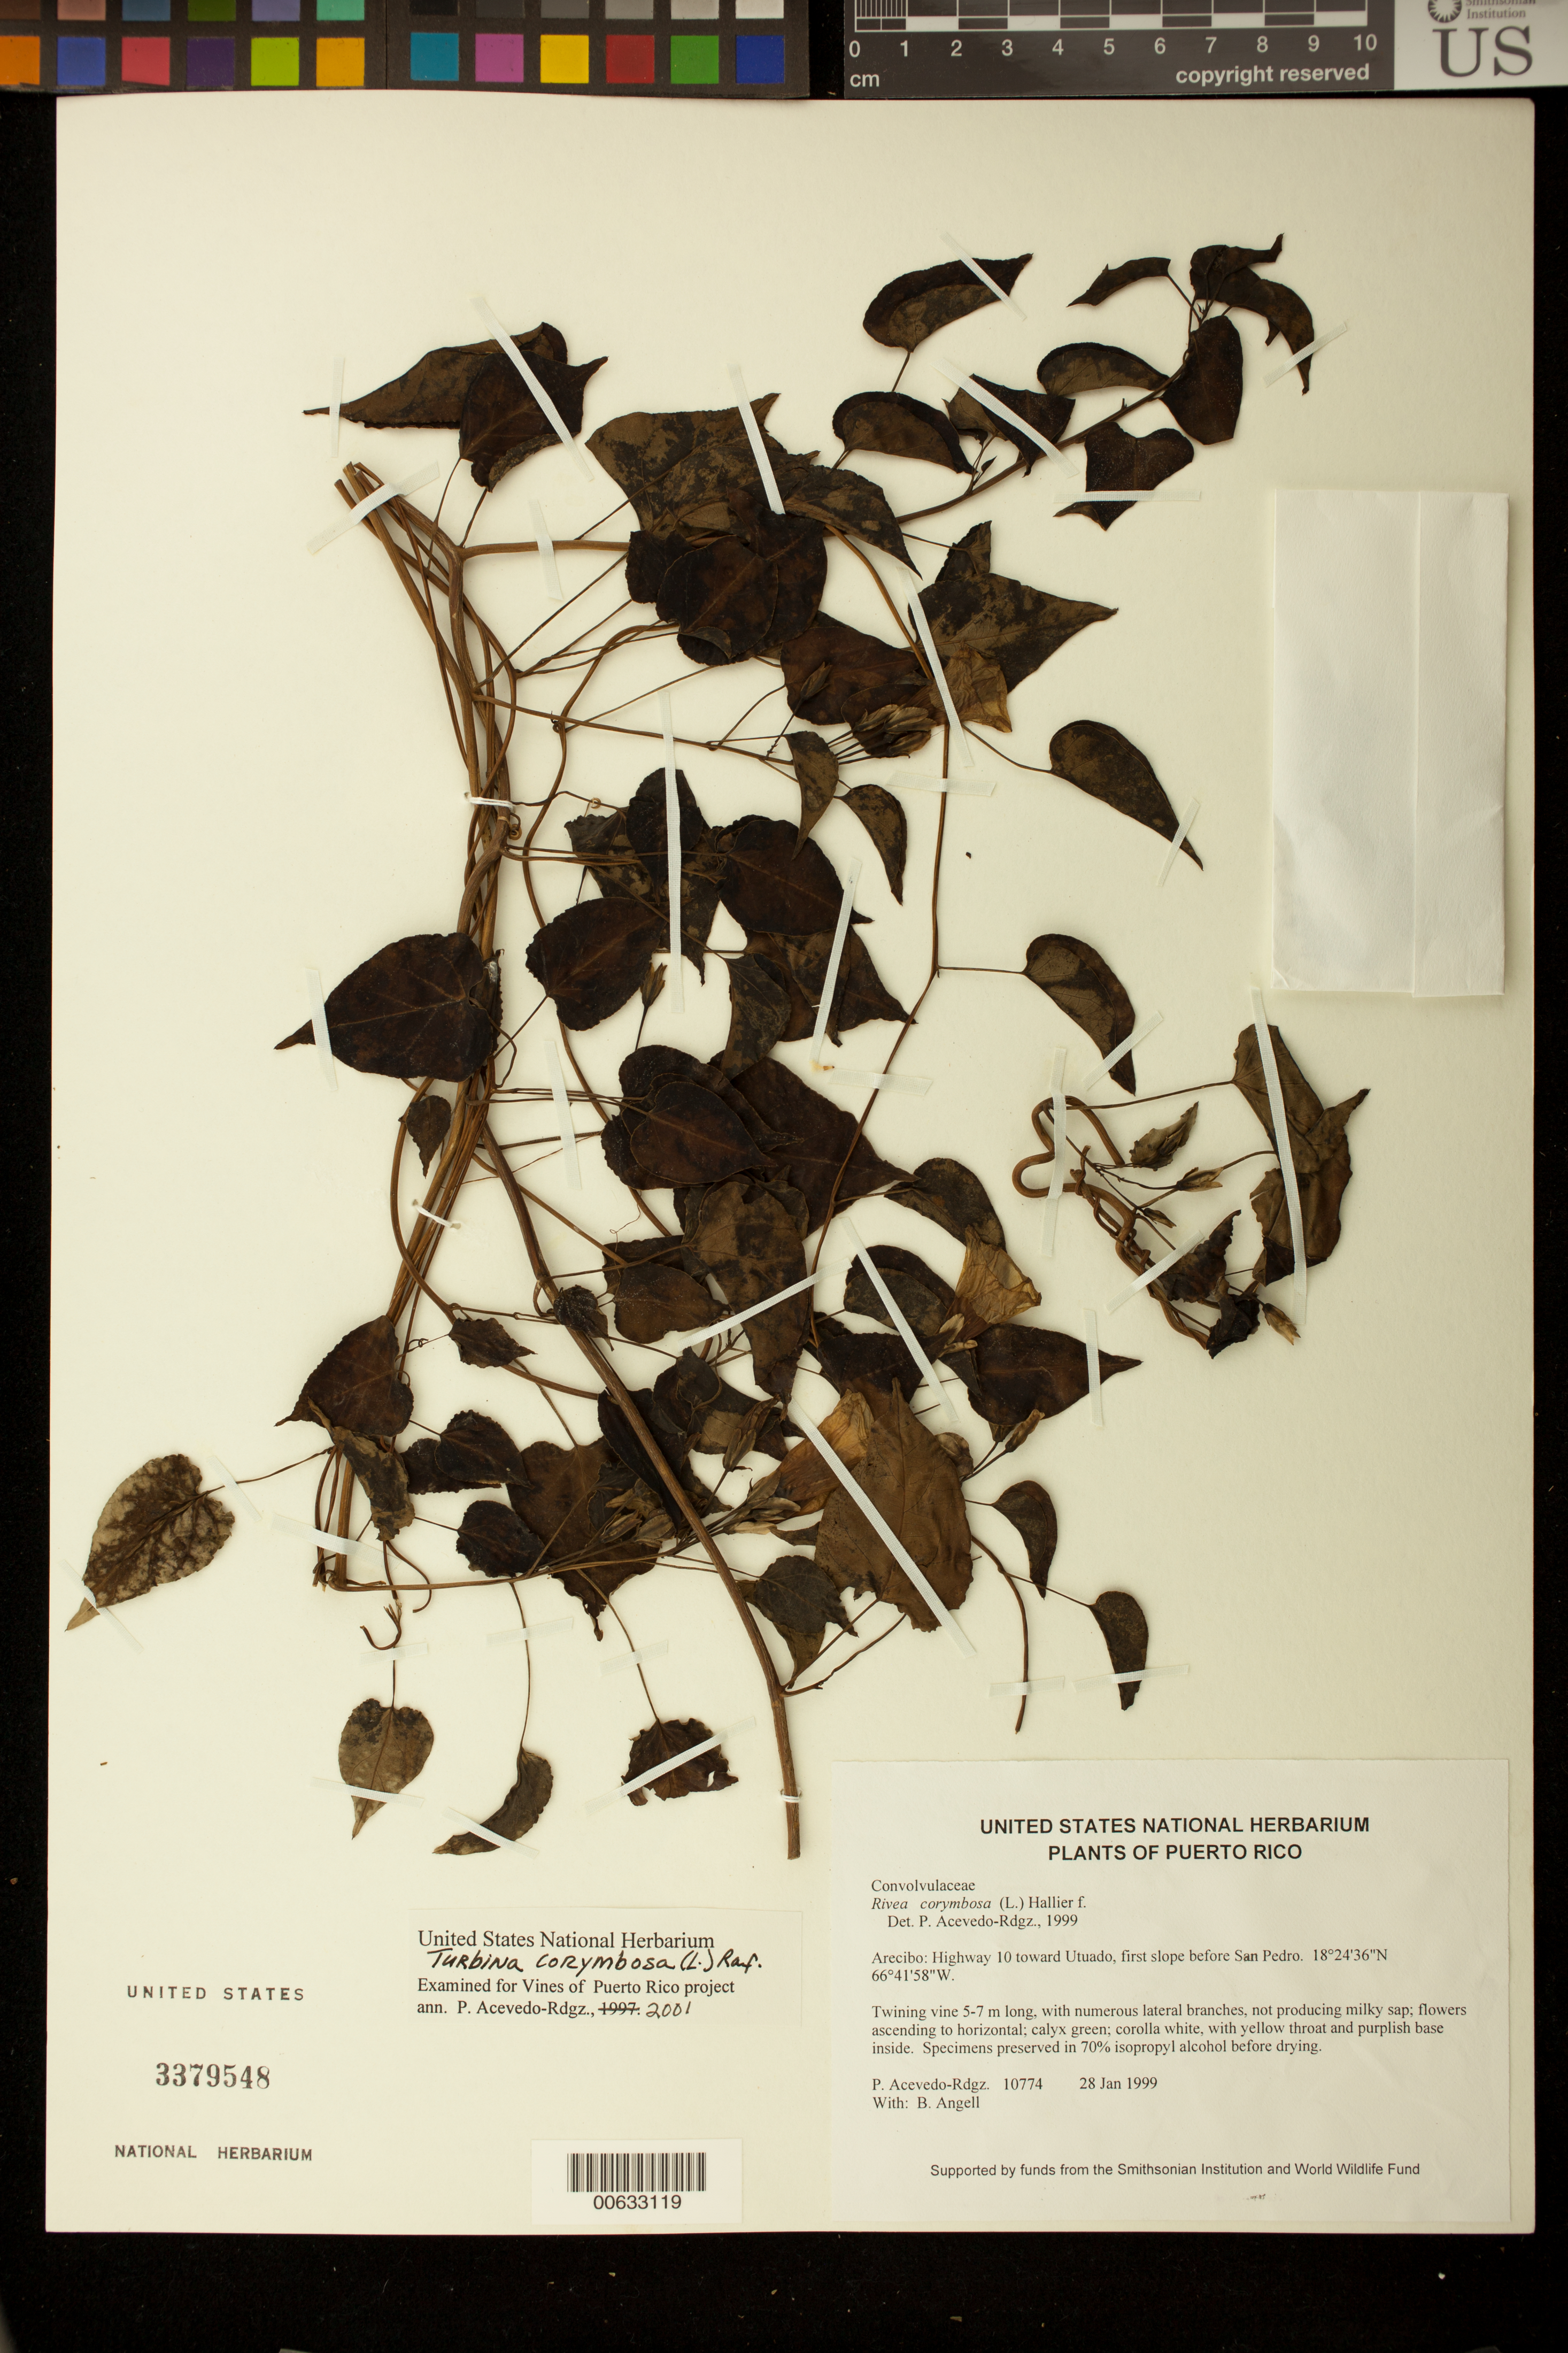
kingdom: Plantae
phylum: Tracheophyta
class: Magnoliopsida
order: Solanales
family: Convolvulaceae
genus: Turbina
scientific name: Turbina corymbosa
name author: (L.) Raf.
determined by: Acevedo-Rodríguez, P., (BOT), Smithsonian Institution - National Museum of Natural History (UNITED STATES)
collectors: P. Acevedo-Rodr. & Bobbi Angell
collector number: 10774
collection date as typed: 28 Jan 1999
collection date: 1999-01-28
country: Puerto Rico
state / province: Arecibo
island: Puerto Rico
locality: Arecibo; Highway 10 toward Utuado, first slope before San Pedro.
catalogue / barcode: US 3379548